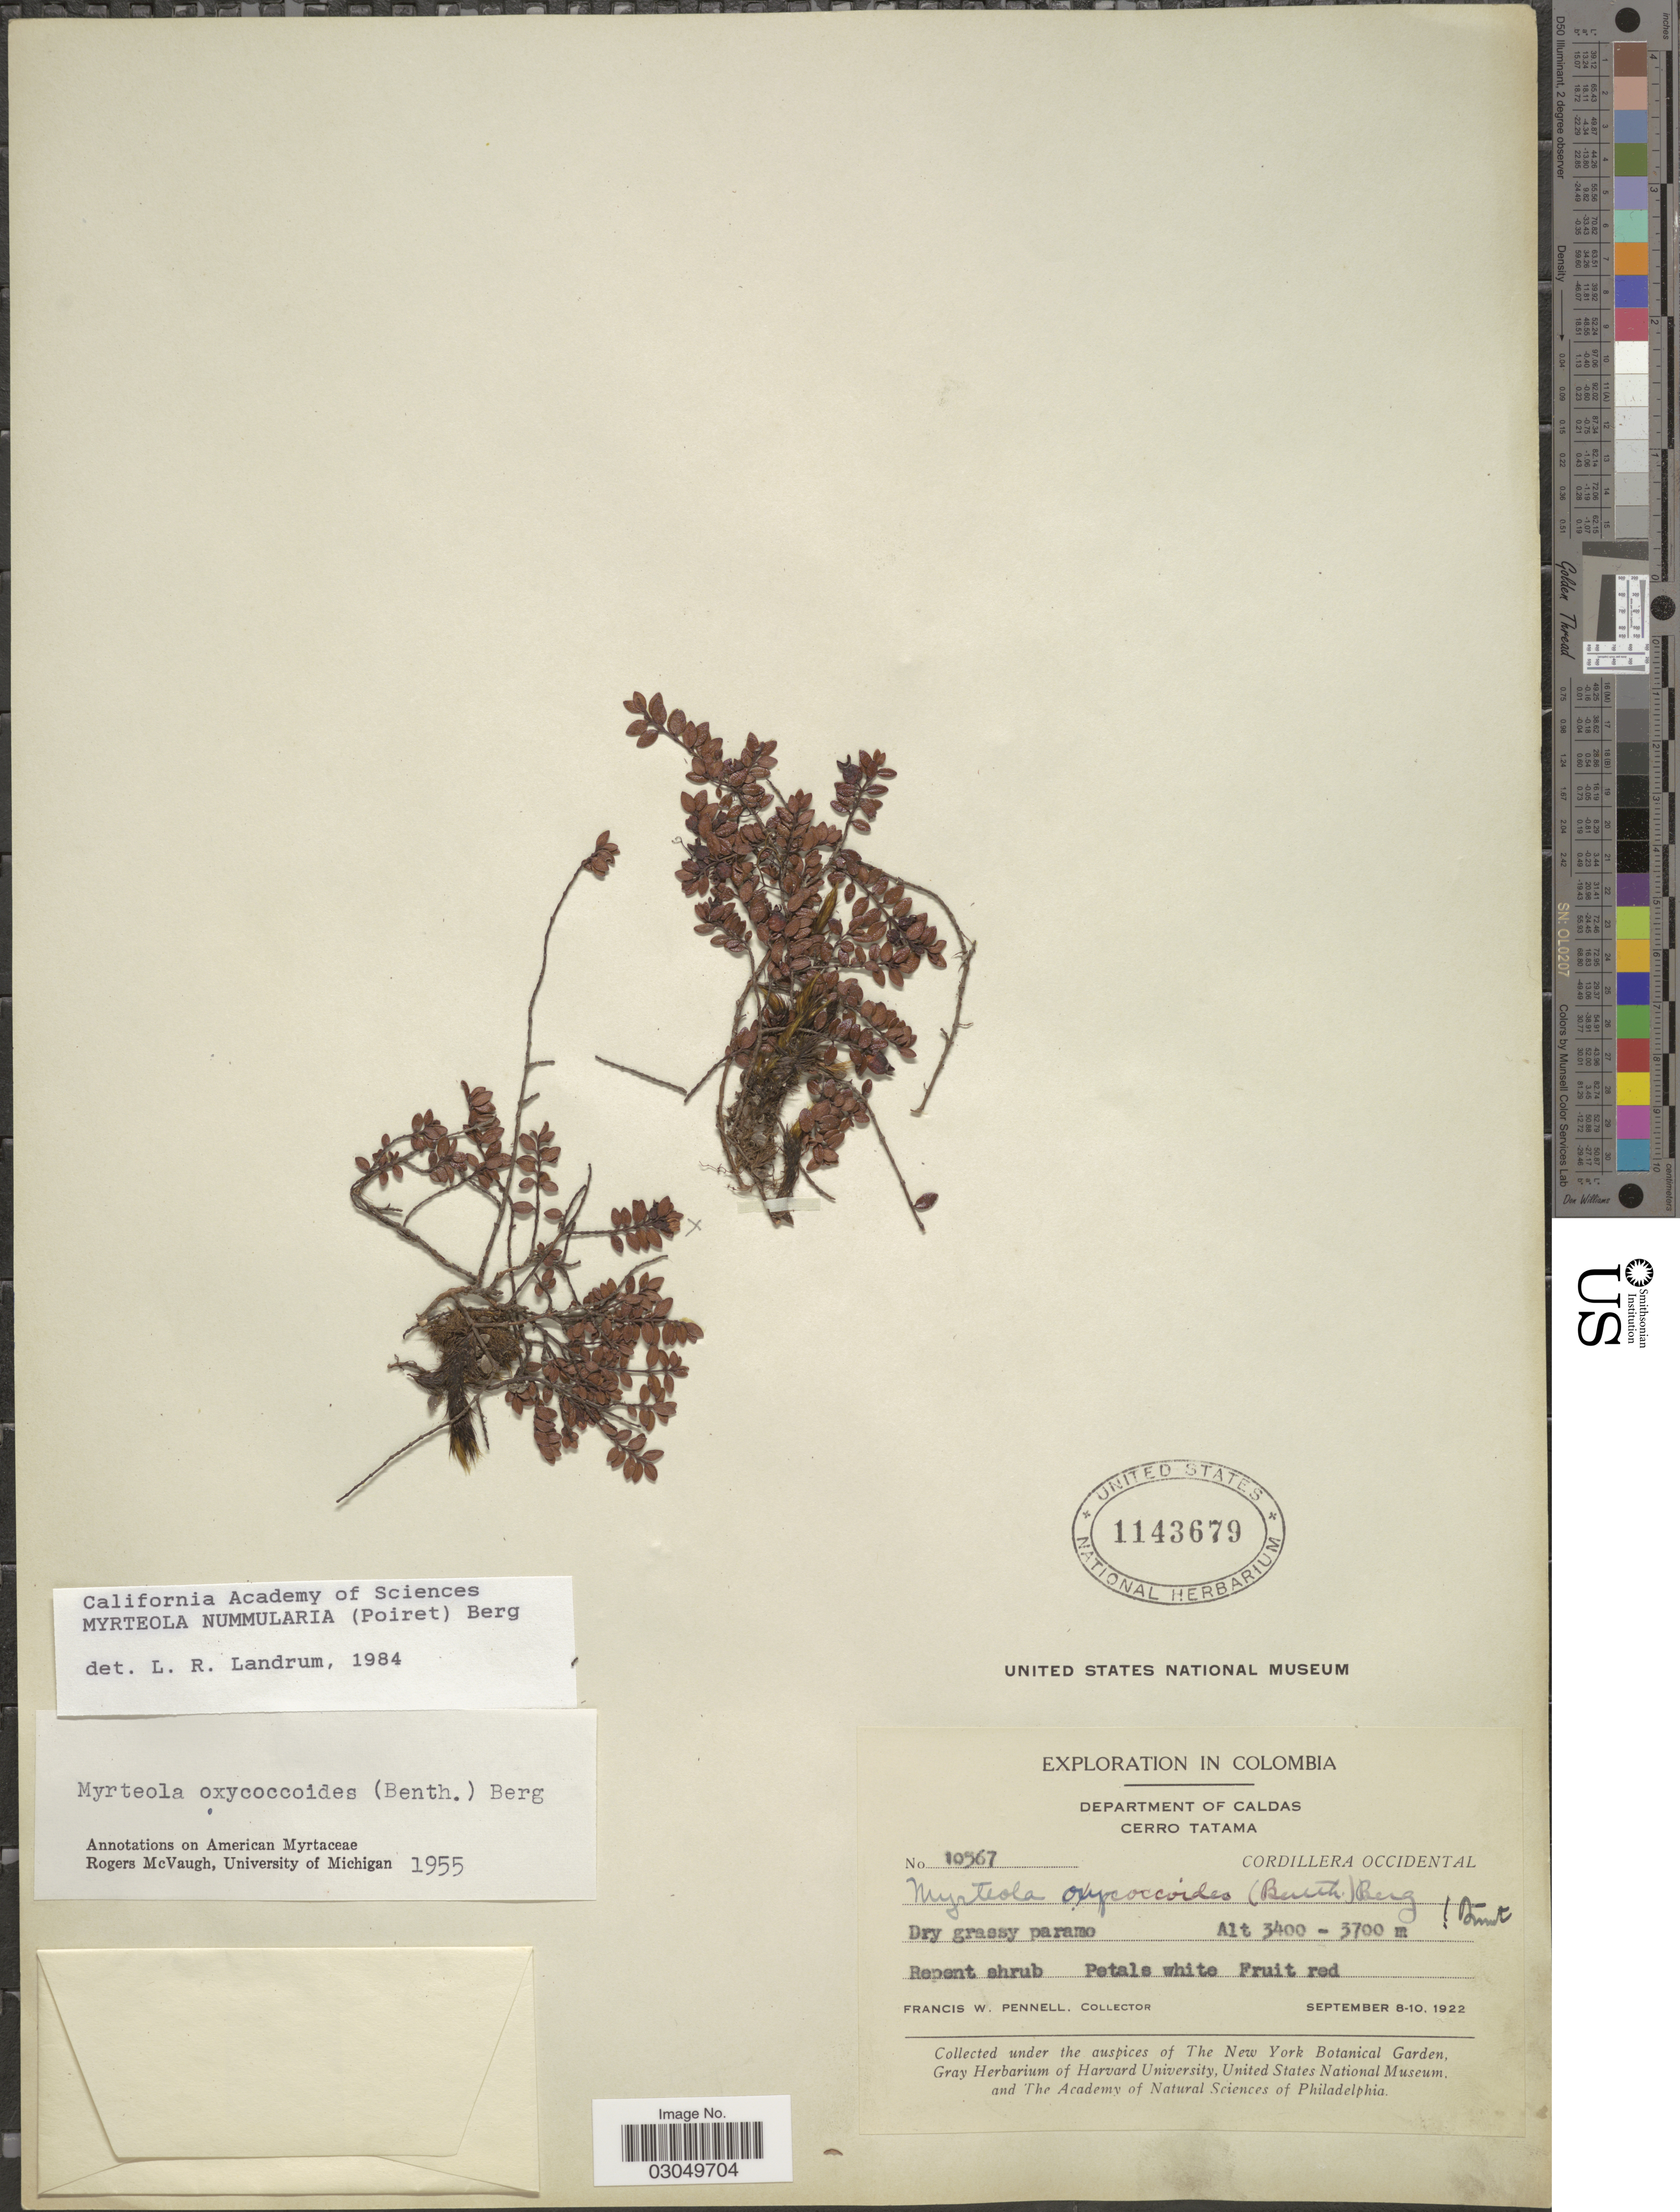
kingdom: Plantae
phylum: Tracheophyta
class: Magnoliopsida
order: Myrtales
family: Myrtaceae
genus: Myrteola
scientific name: Myrteola nummularia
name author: (Lam.) O. Berg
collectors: F. W. Pennell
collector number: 10567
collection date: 1922-09-08/1922-09-10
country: Colombia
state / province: Caldas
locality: Department of Caldas. Cerro Tatama. Cordillera Occidental.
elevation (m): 3400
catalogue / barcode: US 1143679